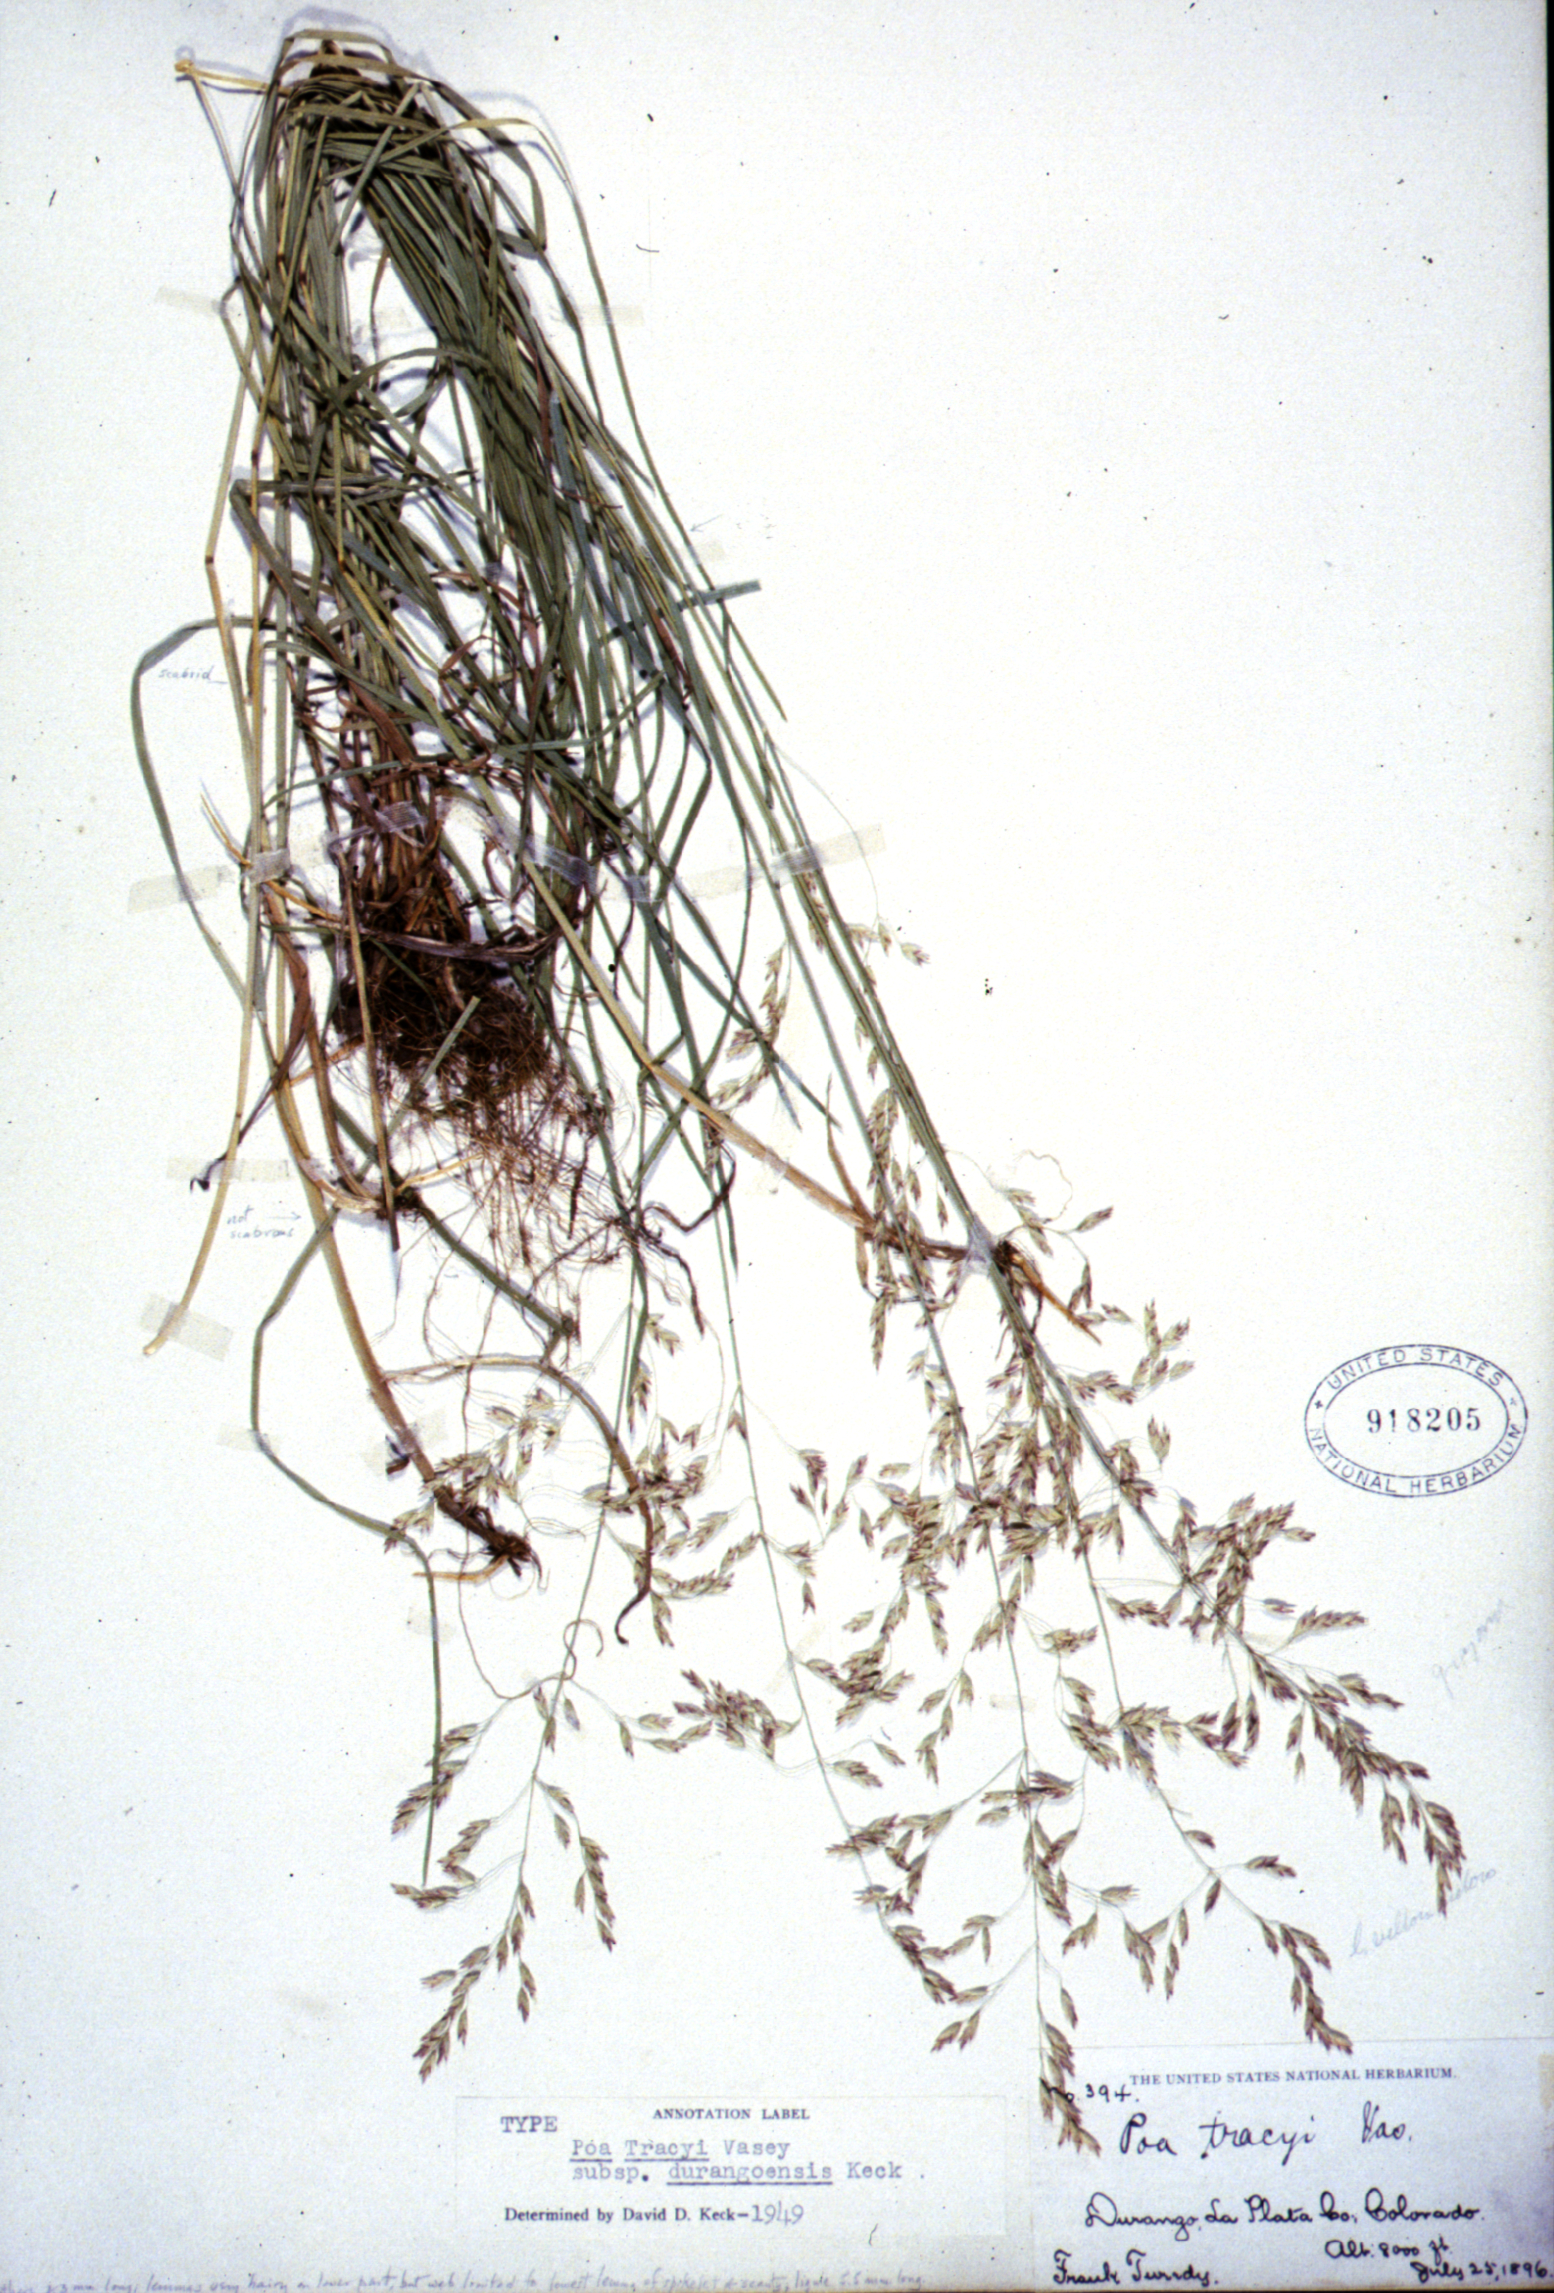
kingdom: Plantae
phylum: Tracheophyta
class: Liliopsida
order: Poales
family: Poaceae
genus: Poa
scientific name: Poa arctica subsp. aperta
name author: (Scribn. & Merr.) Soreng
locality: USA, CO